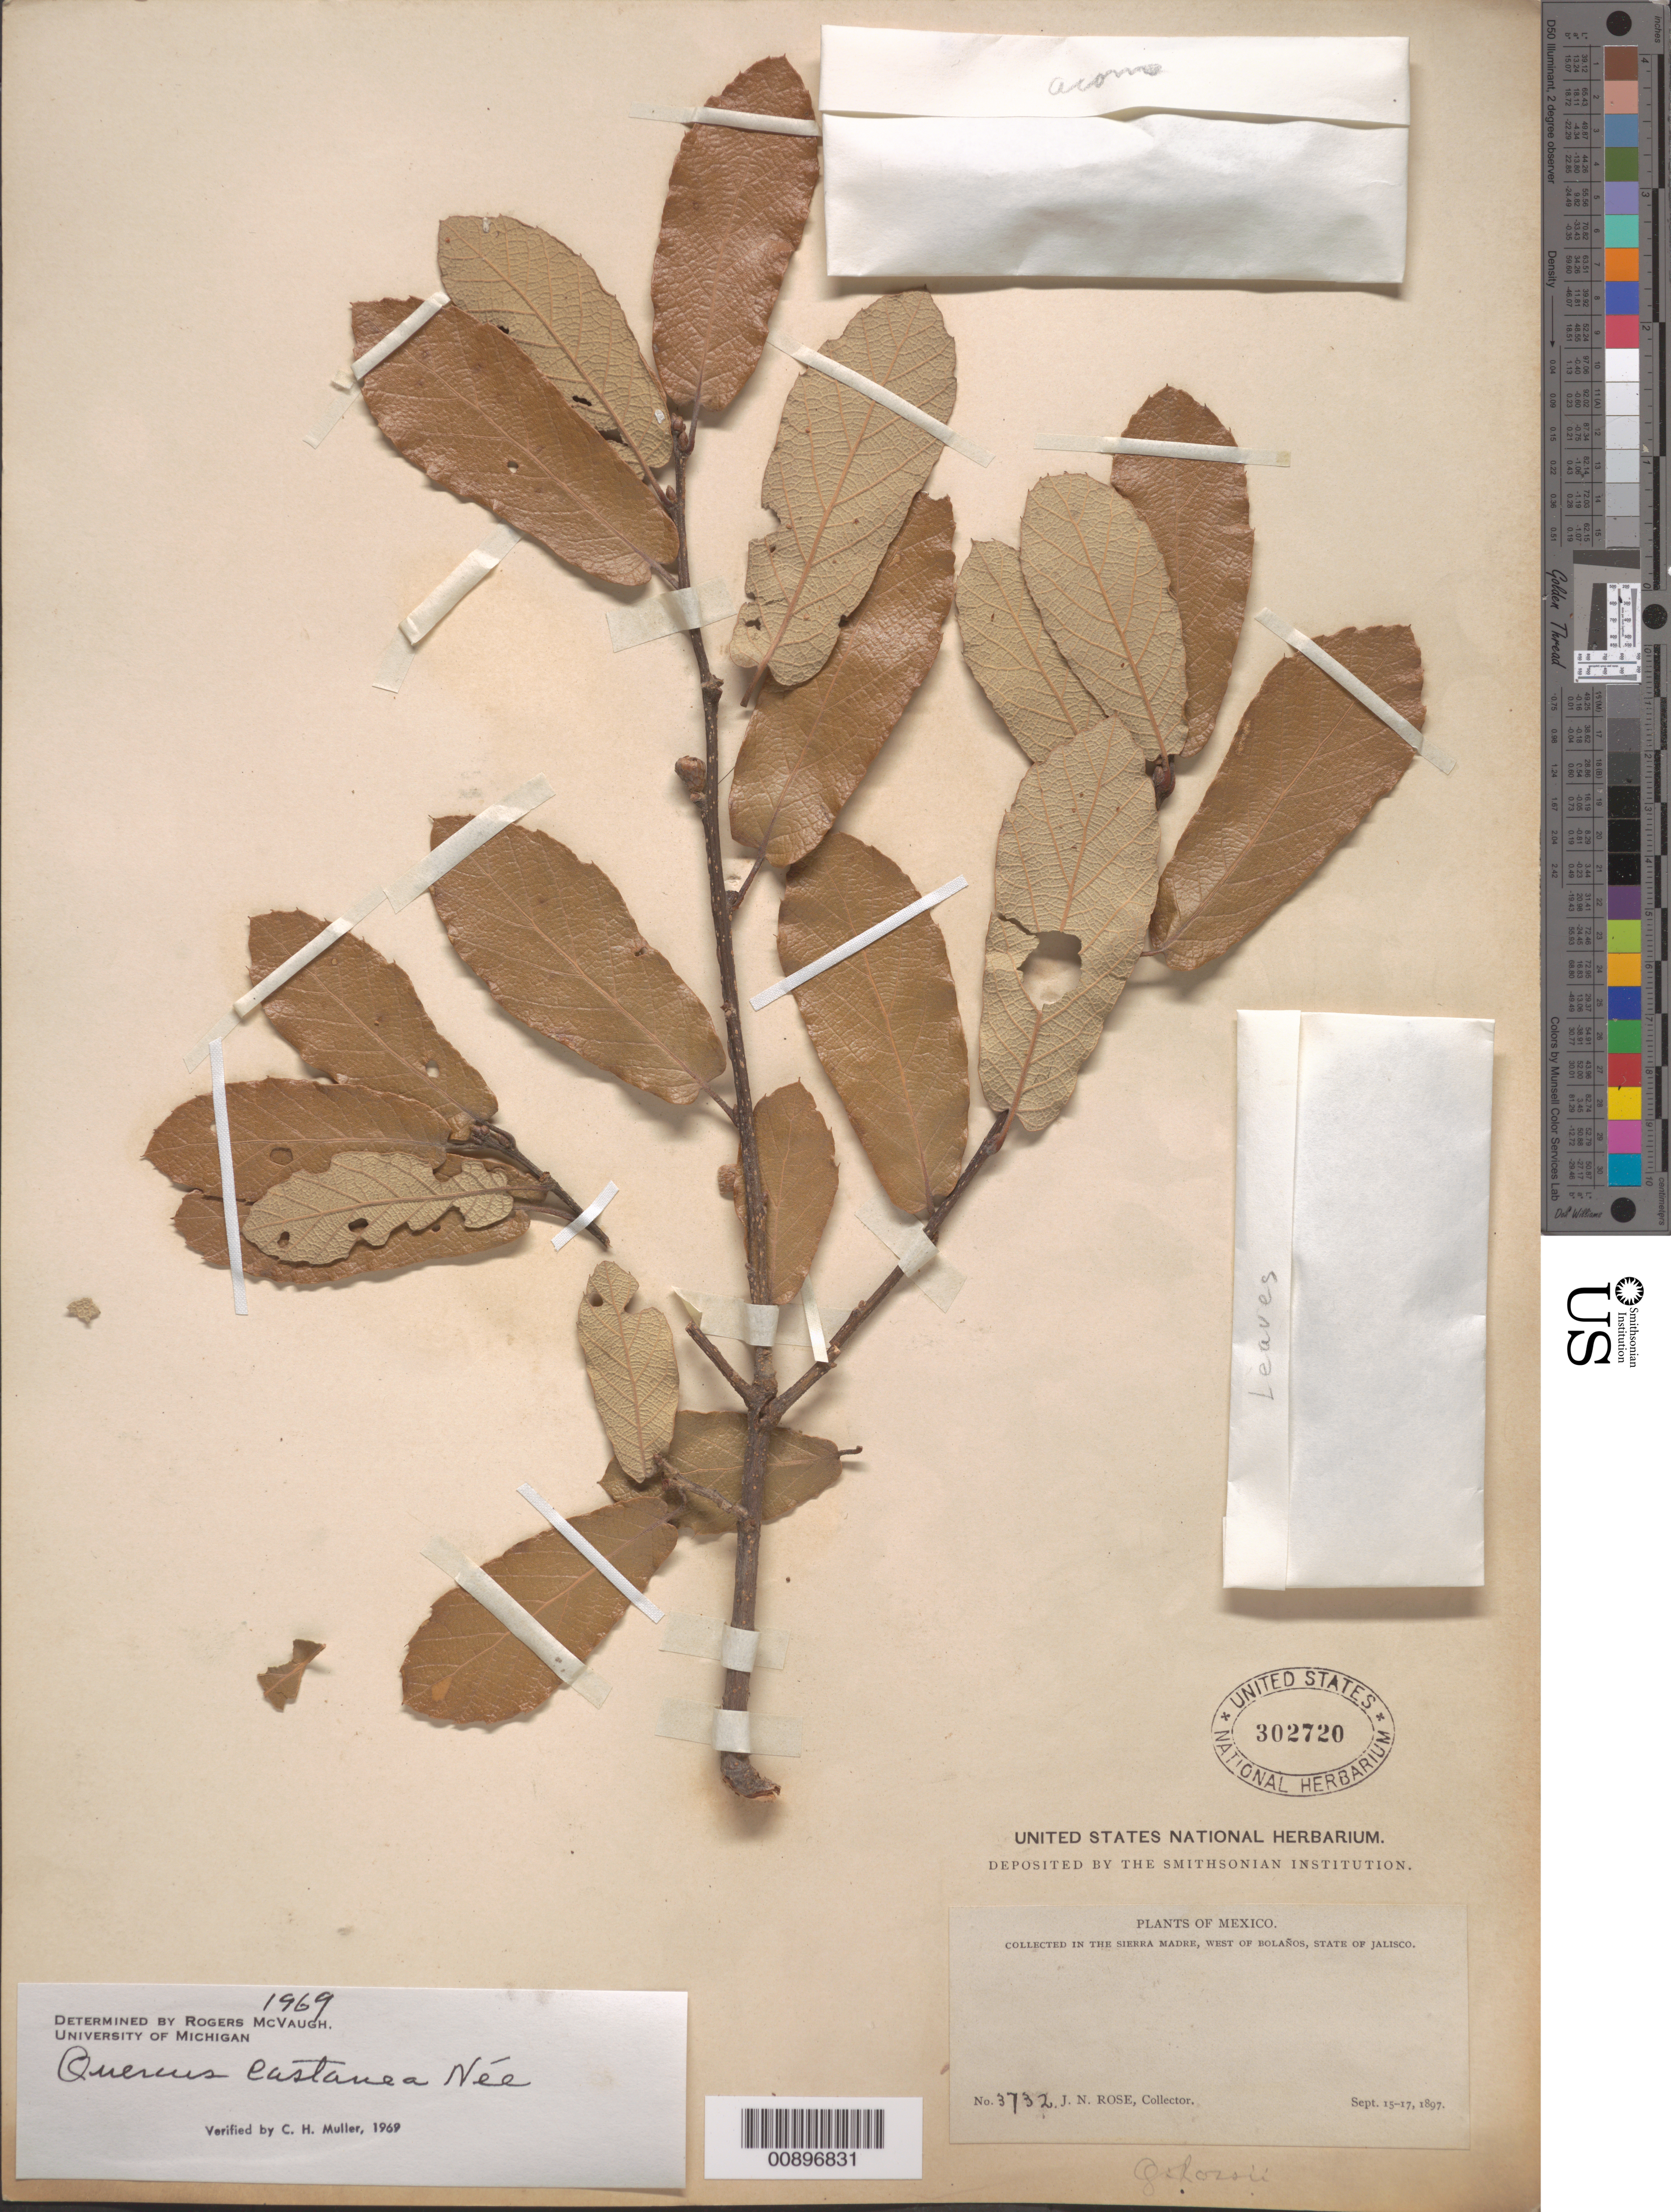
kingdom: Plantae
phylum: Tracheophyta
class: Magnoliopsida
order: Fagales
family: Fagaceae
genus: Quercus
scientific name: Quercus castanea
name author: Née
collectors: J. N. Rose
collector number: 3732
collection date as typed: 15 Sep 1897 to 17 Sep 1897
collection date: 1897-09-15/1897-09-17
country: Mexico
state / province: Jalisco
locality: Sierra Madre, west of Bolaños, State of Jalisco.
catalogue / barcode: US 302720